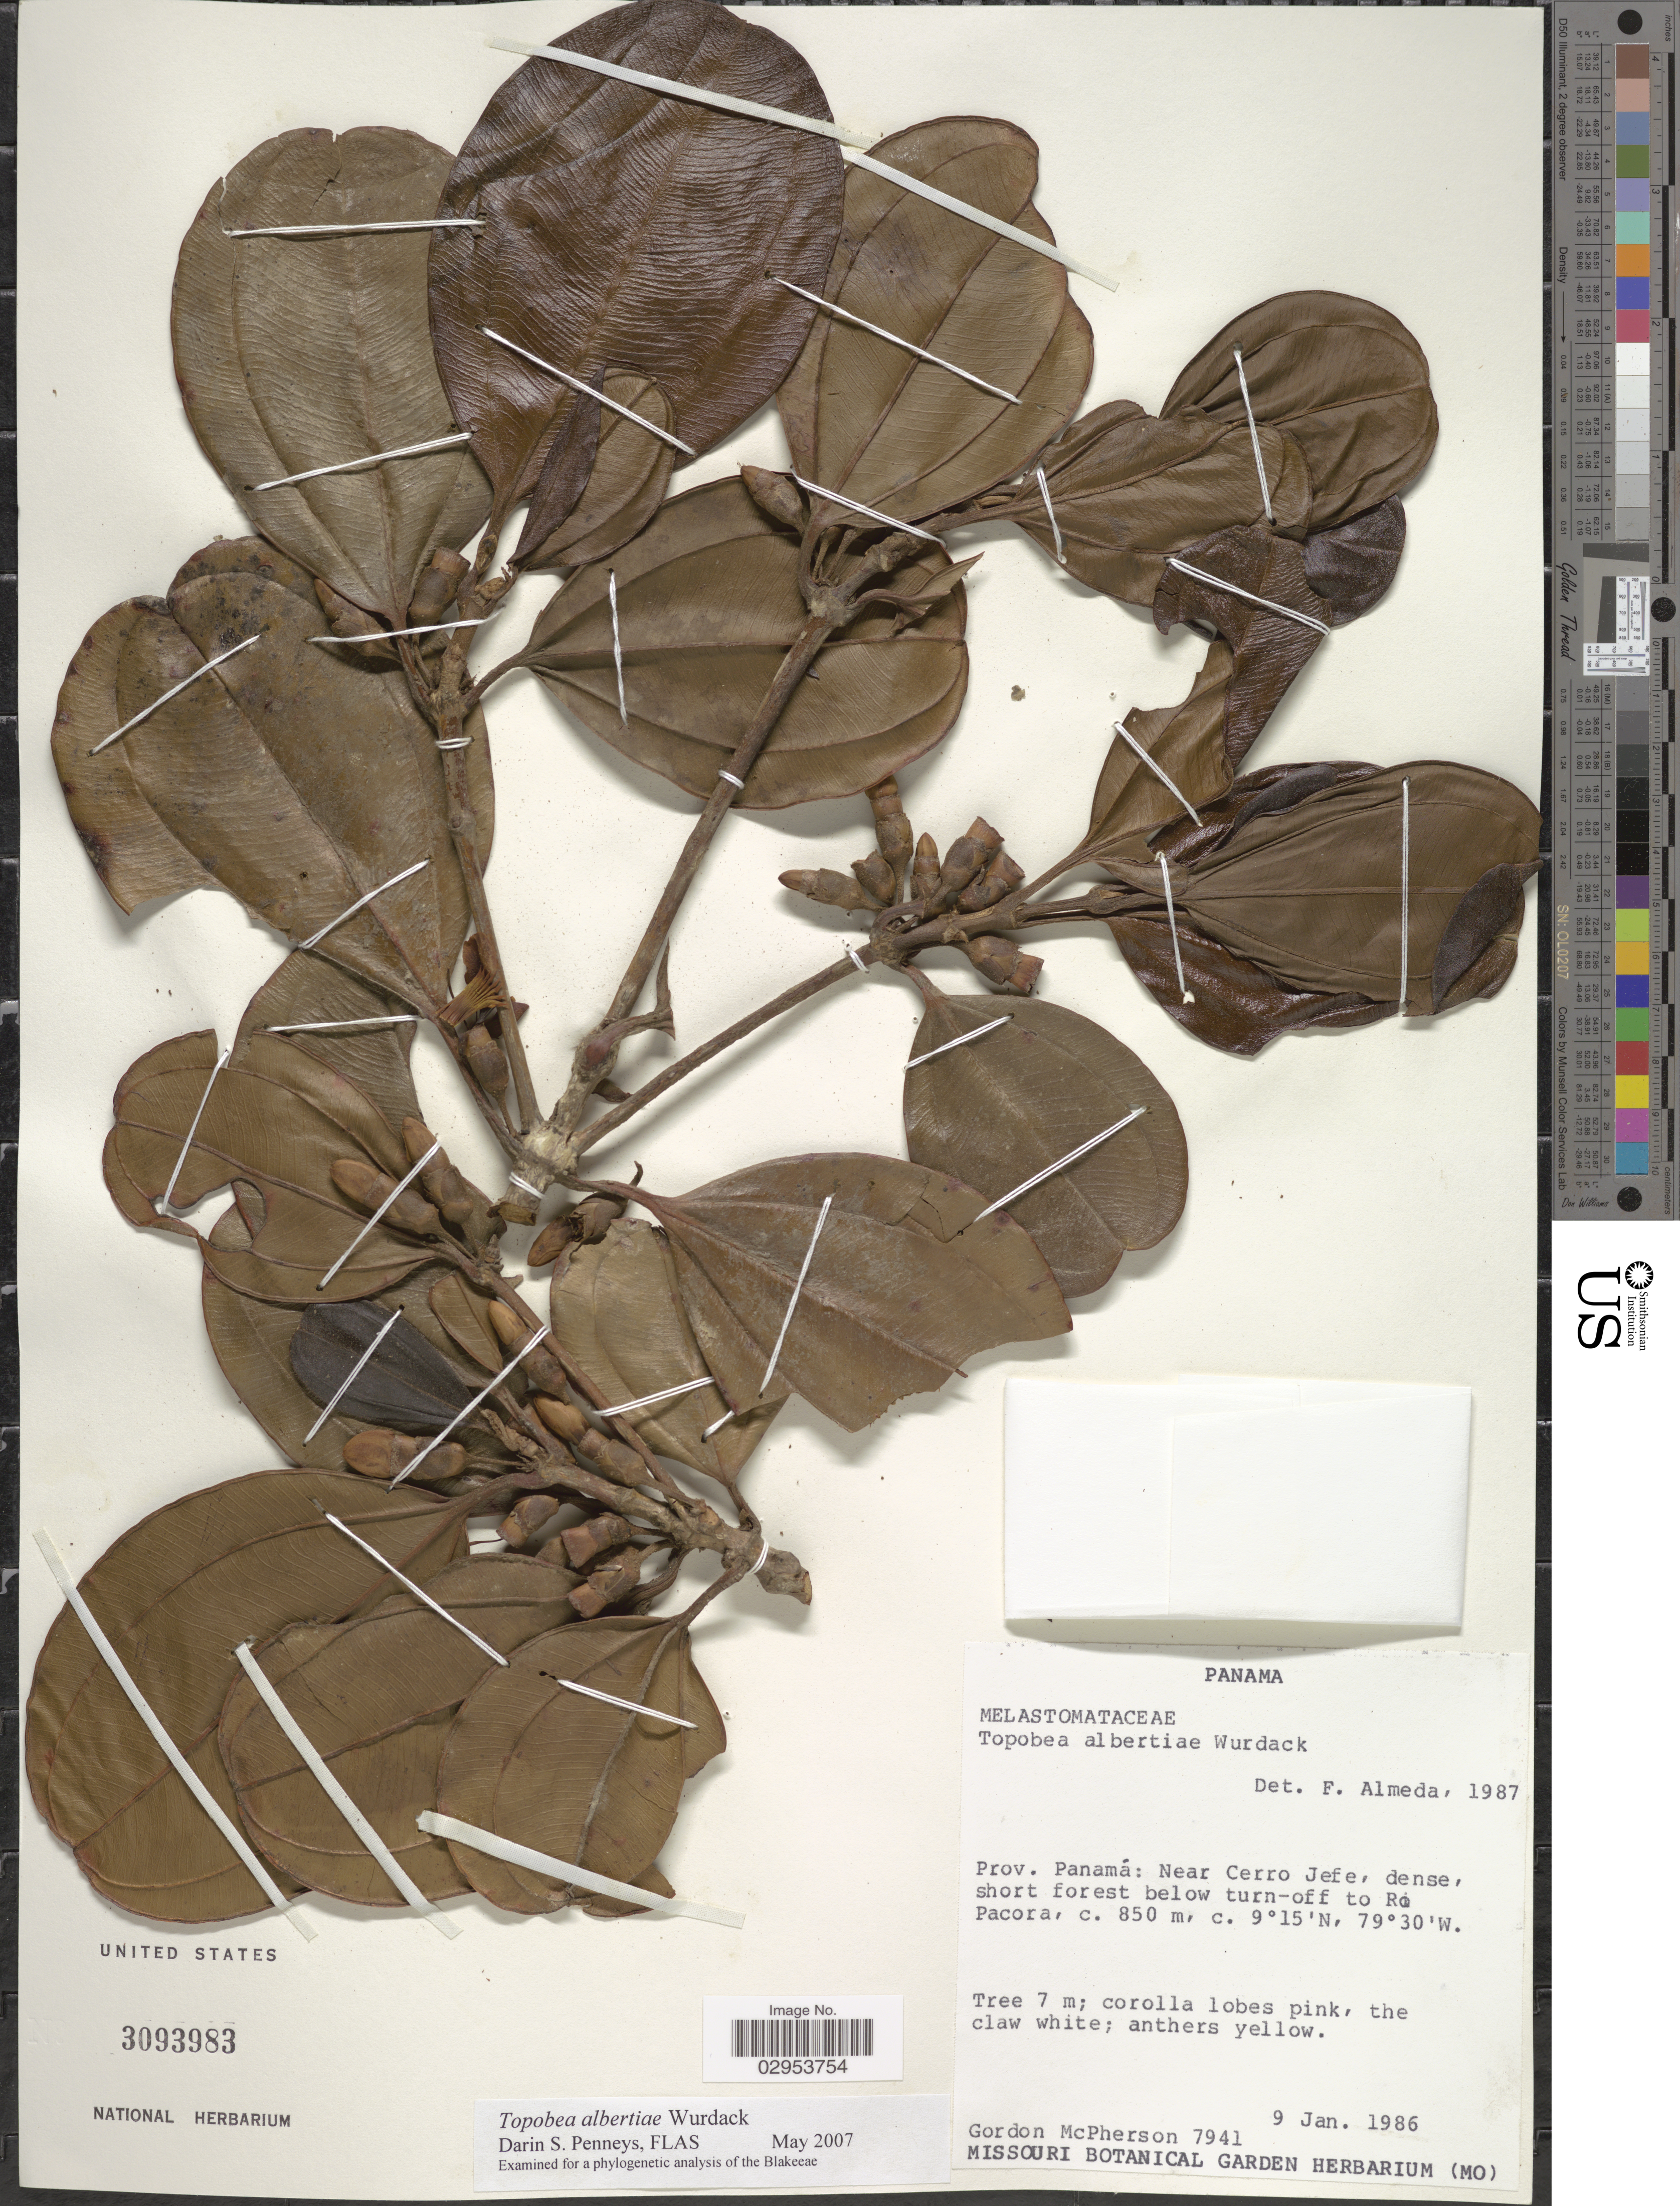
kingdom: Plantae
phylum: Tracheophyta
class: Magnoliopsida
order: Myrtales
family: Melastomataceae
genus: Topobea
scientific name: Topobea albertiae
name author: Wurdack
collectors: G. D. McPherson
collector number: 7941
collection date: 1986-01-09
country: Panama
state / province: Panamá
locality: Near Cerro Jefe, dense, short forest below turn-off to Ro Pacora.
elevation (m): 850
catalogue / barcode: US 3093983